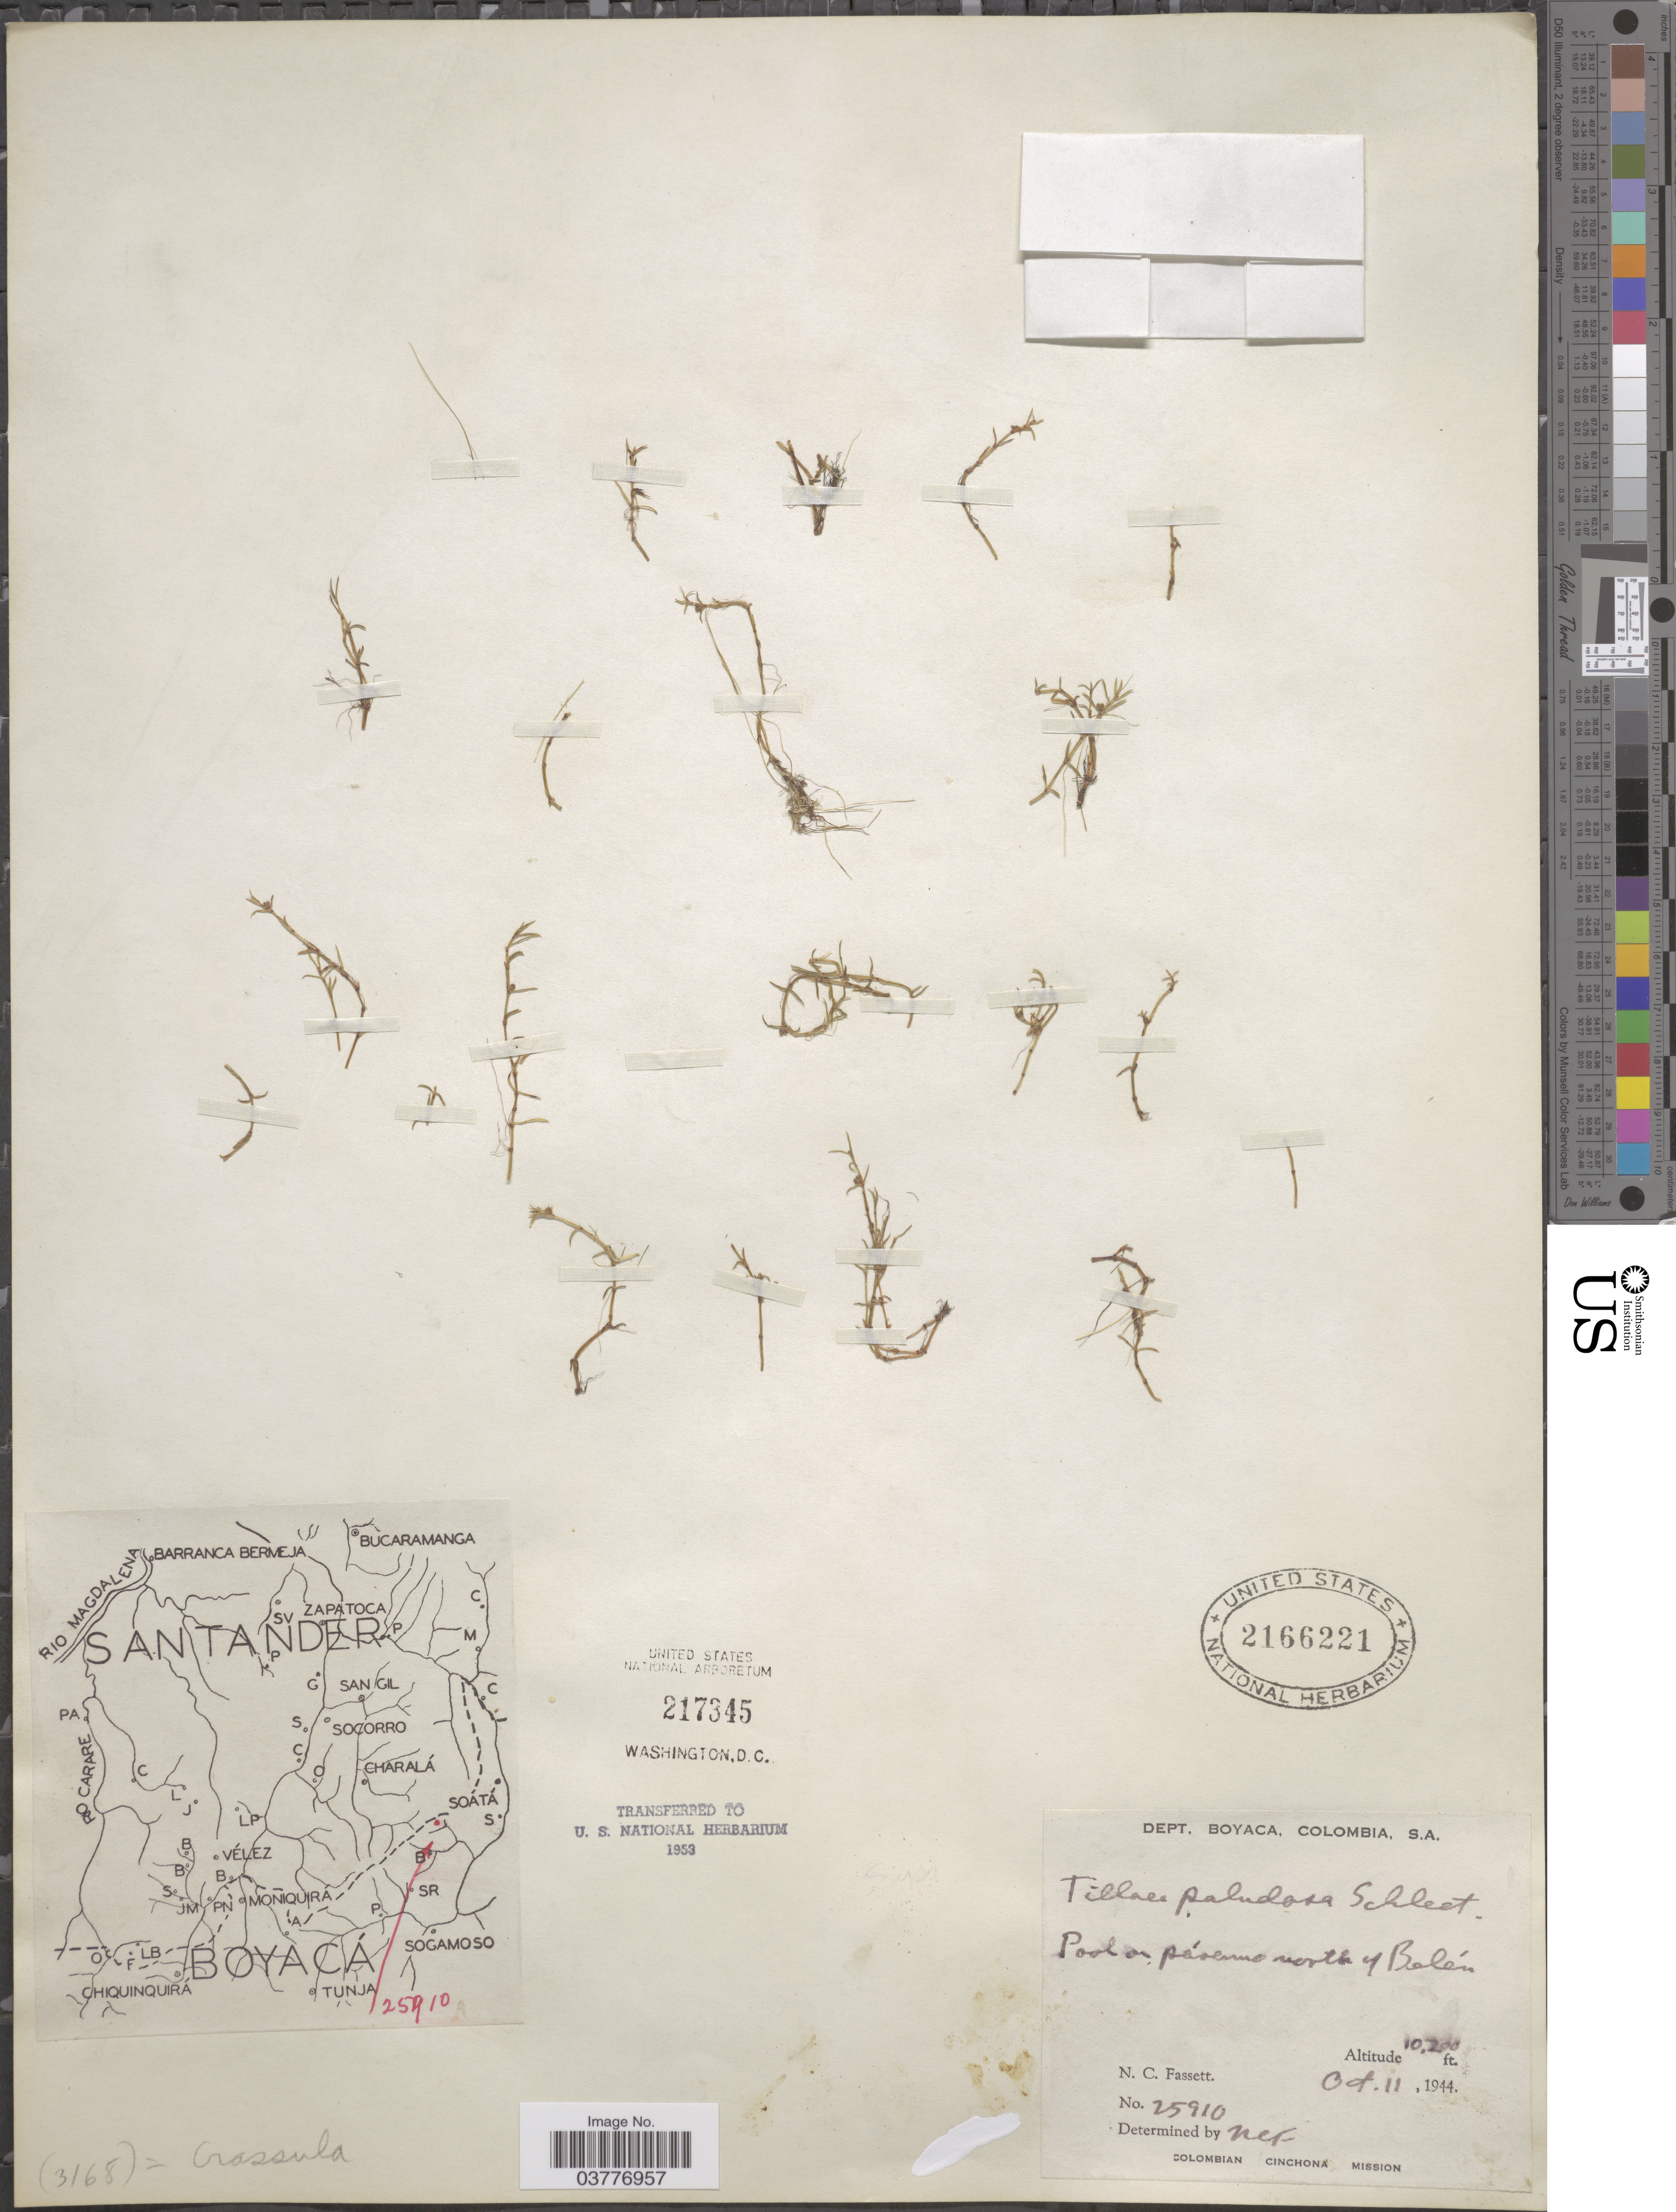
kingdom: Plantae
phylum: Tracheophyta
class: Magnoliopsida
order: Saxifragales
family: Crassulaceae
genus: Crassula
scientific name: Crassula peduncularis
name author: (Sm.) Cambess.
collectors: N. C. Fassett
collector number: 25910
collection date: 1944-10-11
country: Colombia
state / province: Boyacá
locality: Dept. Boyaca. Pool on páremo north of Belém.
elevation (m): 3109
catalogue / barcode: US 2166221